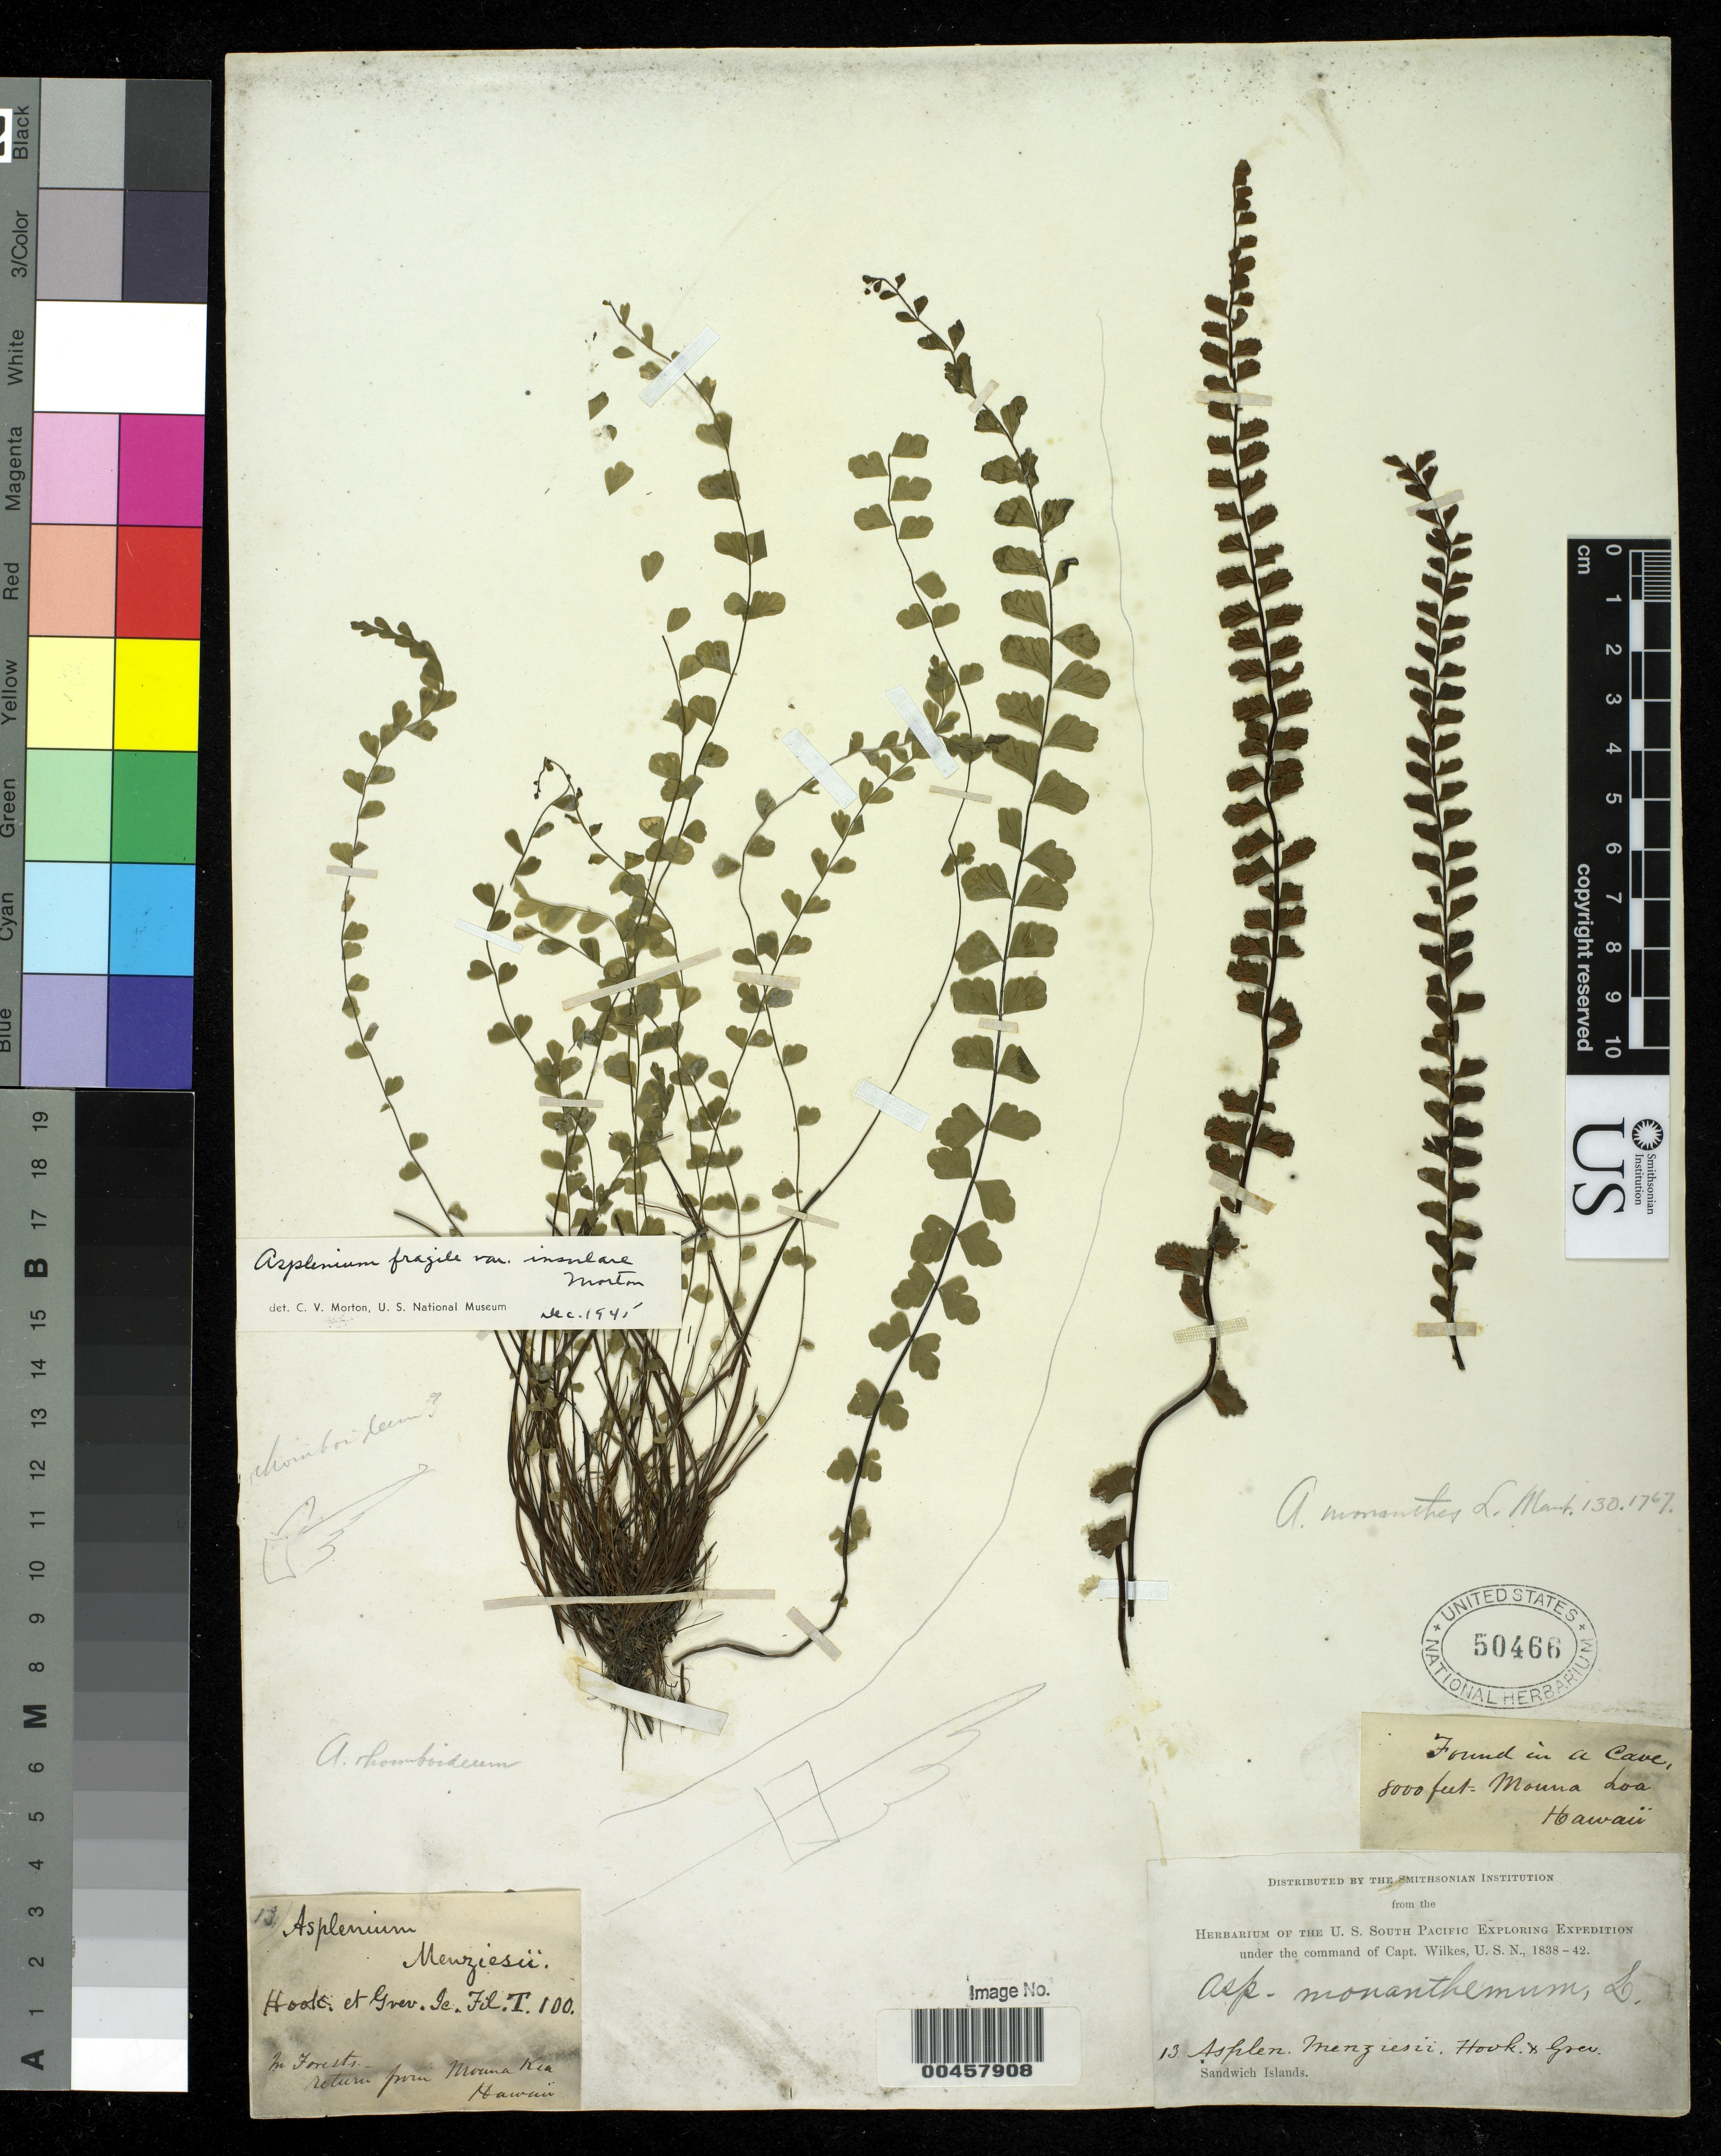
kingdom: Plantae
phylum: Tracheophyta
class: Polypodiopsida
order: Polypodiales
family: Aspleniaceae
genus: Asplenium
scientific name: Asplenium monanthes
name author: L.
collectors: Wilkes Explor. Exped.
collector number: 13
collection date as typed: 1838 to -- --- 1842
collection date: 1838/1842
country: United States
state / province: Hawaii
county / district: Hawaii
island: Hawaii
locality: Sandwich Islands, Hawaii, Mauna Kea and Mauna Loa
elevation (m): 2438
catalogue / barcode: US 50466